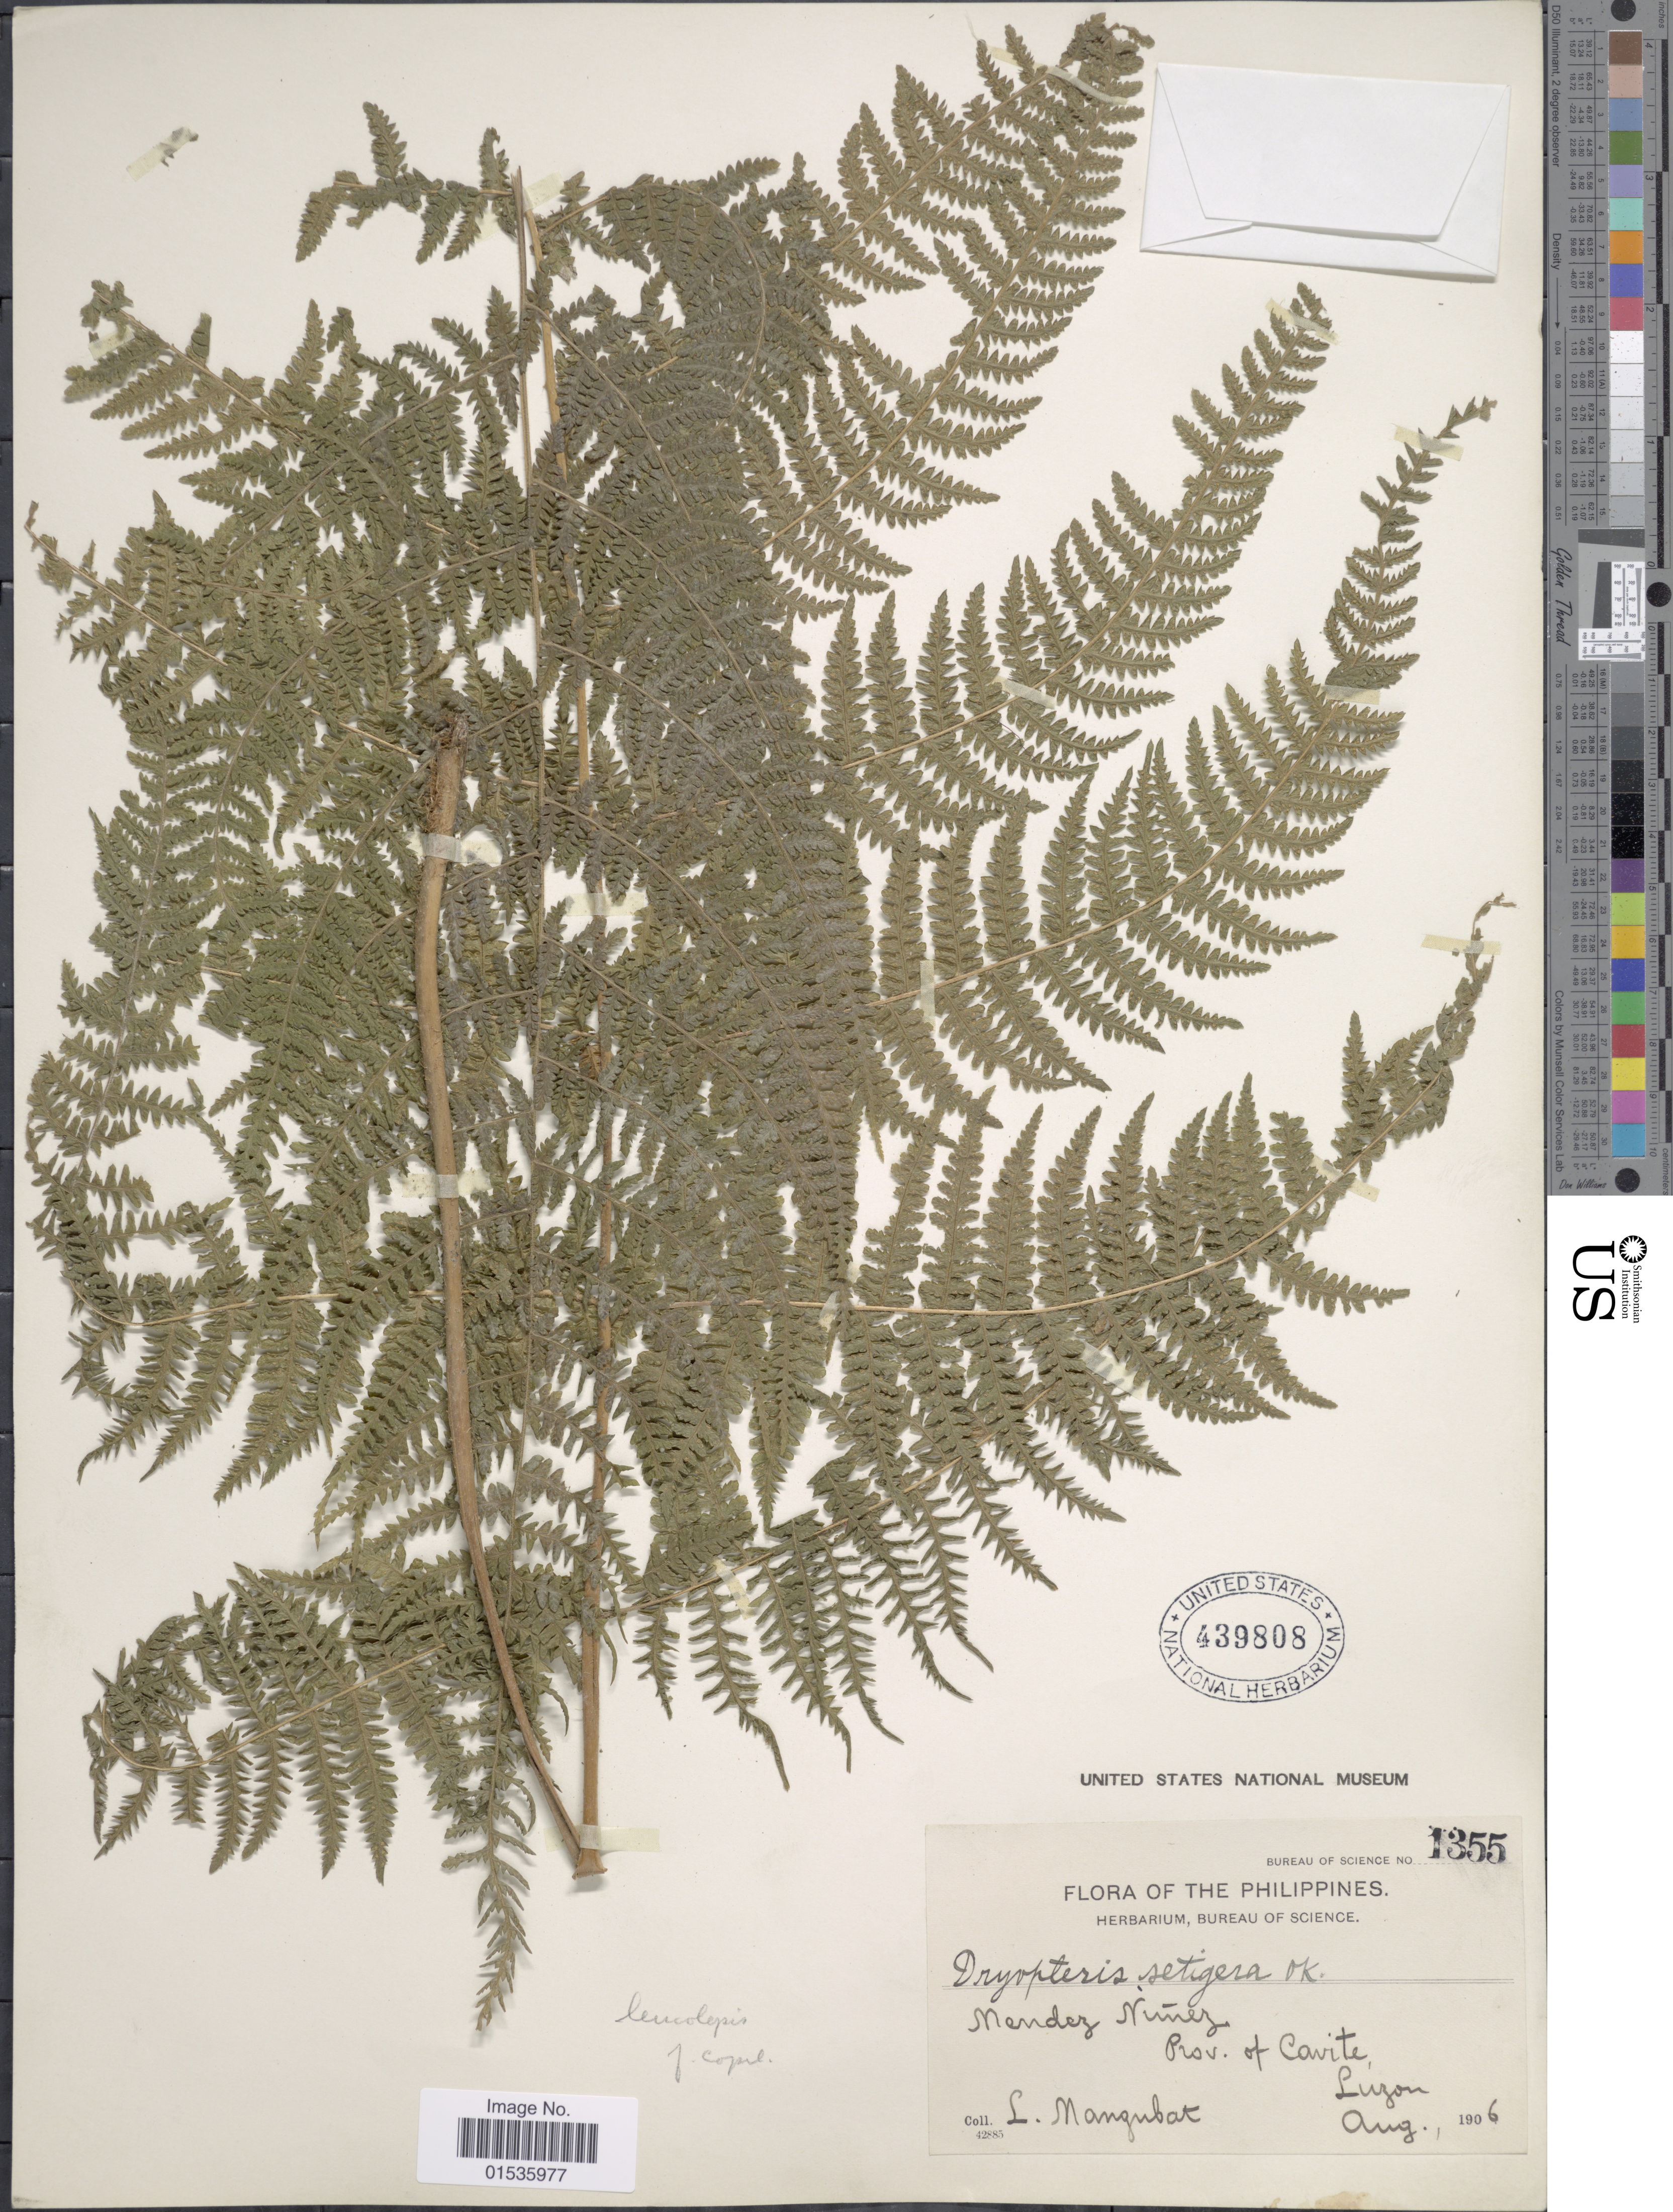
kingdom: Plantae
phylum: Tracheophyta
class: Polypodiopsida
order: Polypodiales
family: Thelypteridaceae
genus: Macrothelypteris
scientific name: Macrothelypteris polypodioides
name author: (Hook.) Holttum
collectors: L. Mangubat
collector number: Bureau of Science 1355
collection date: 1906-08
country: Philippines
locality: Mendez-Nunez, province of Cavite, Luzon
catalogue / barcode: US 439808